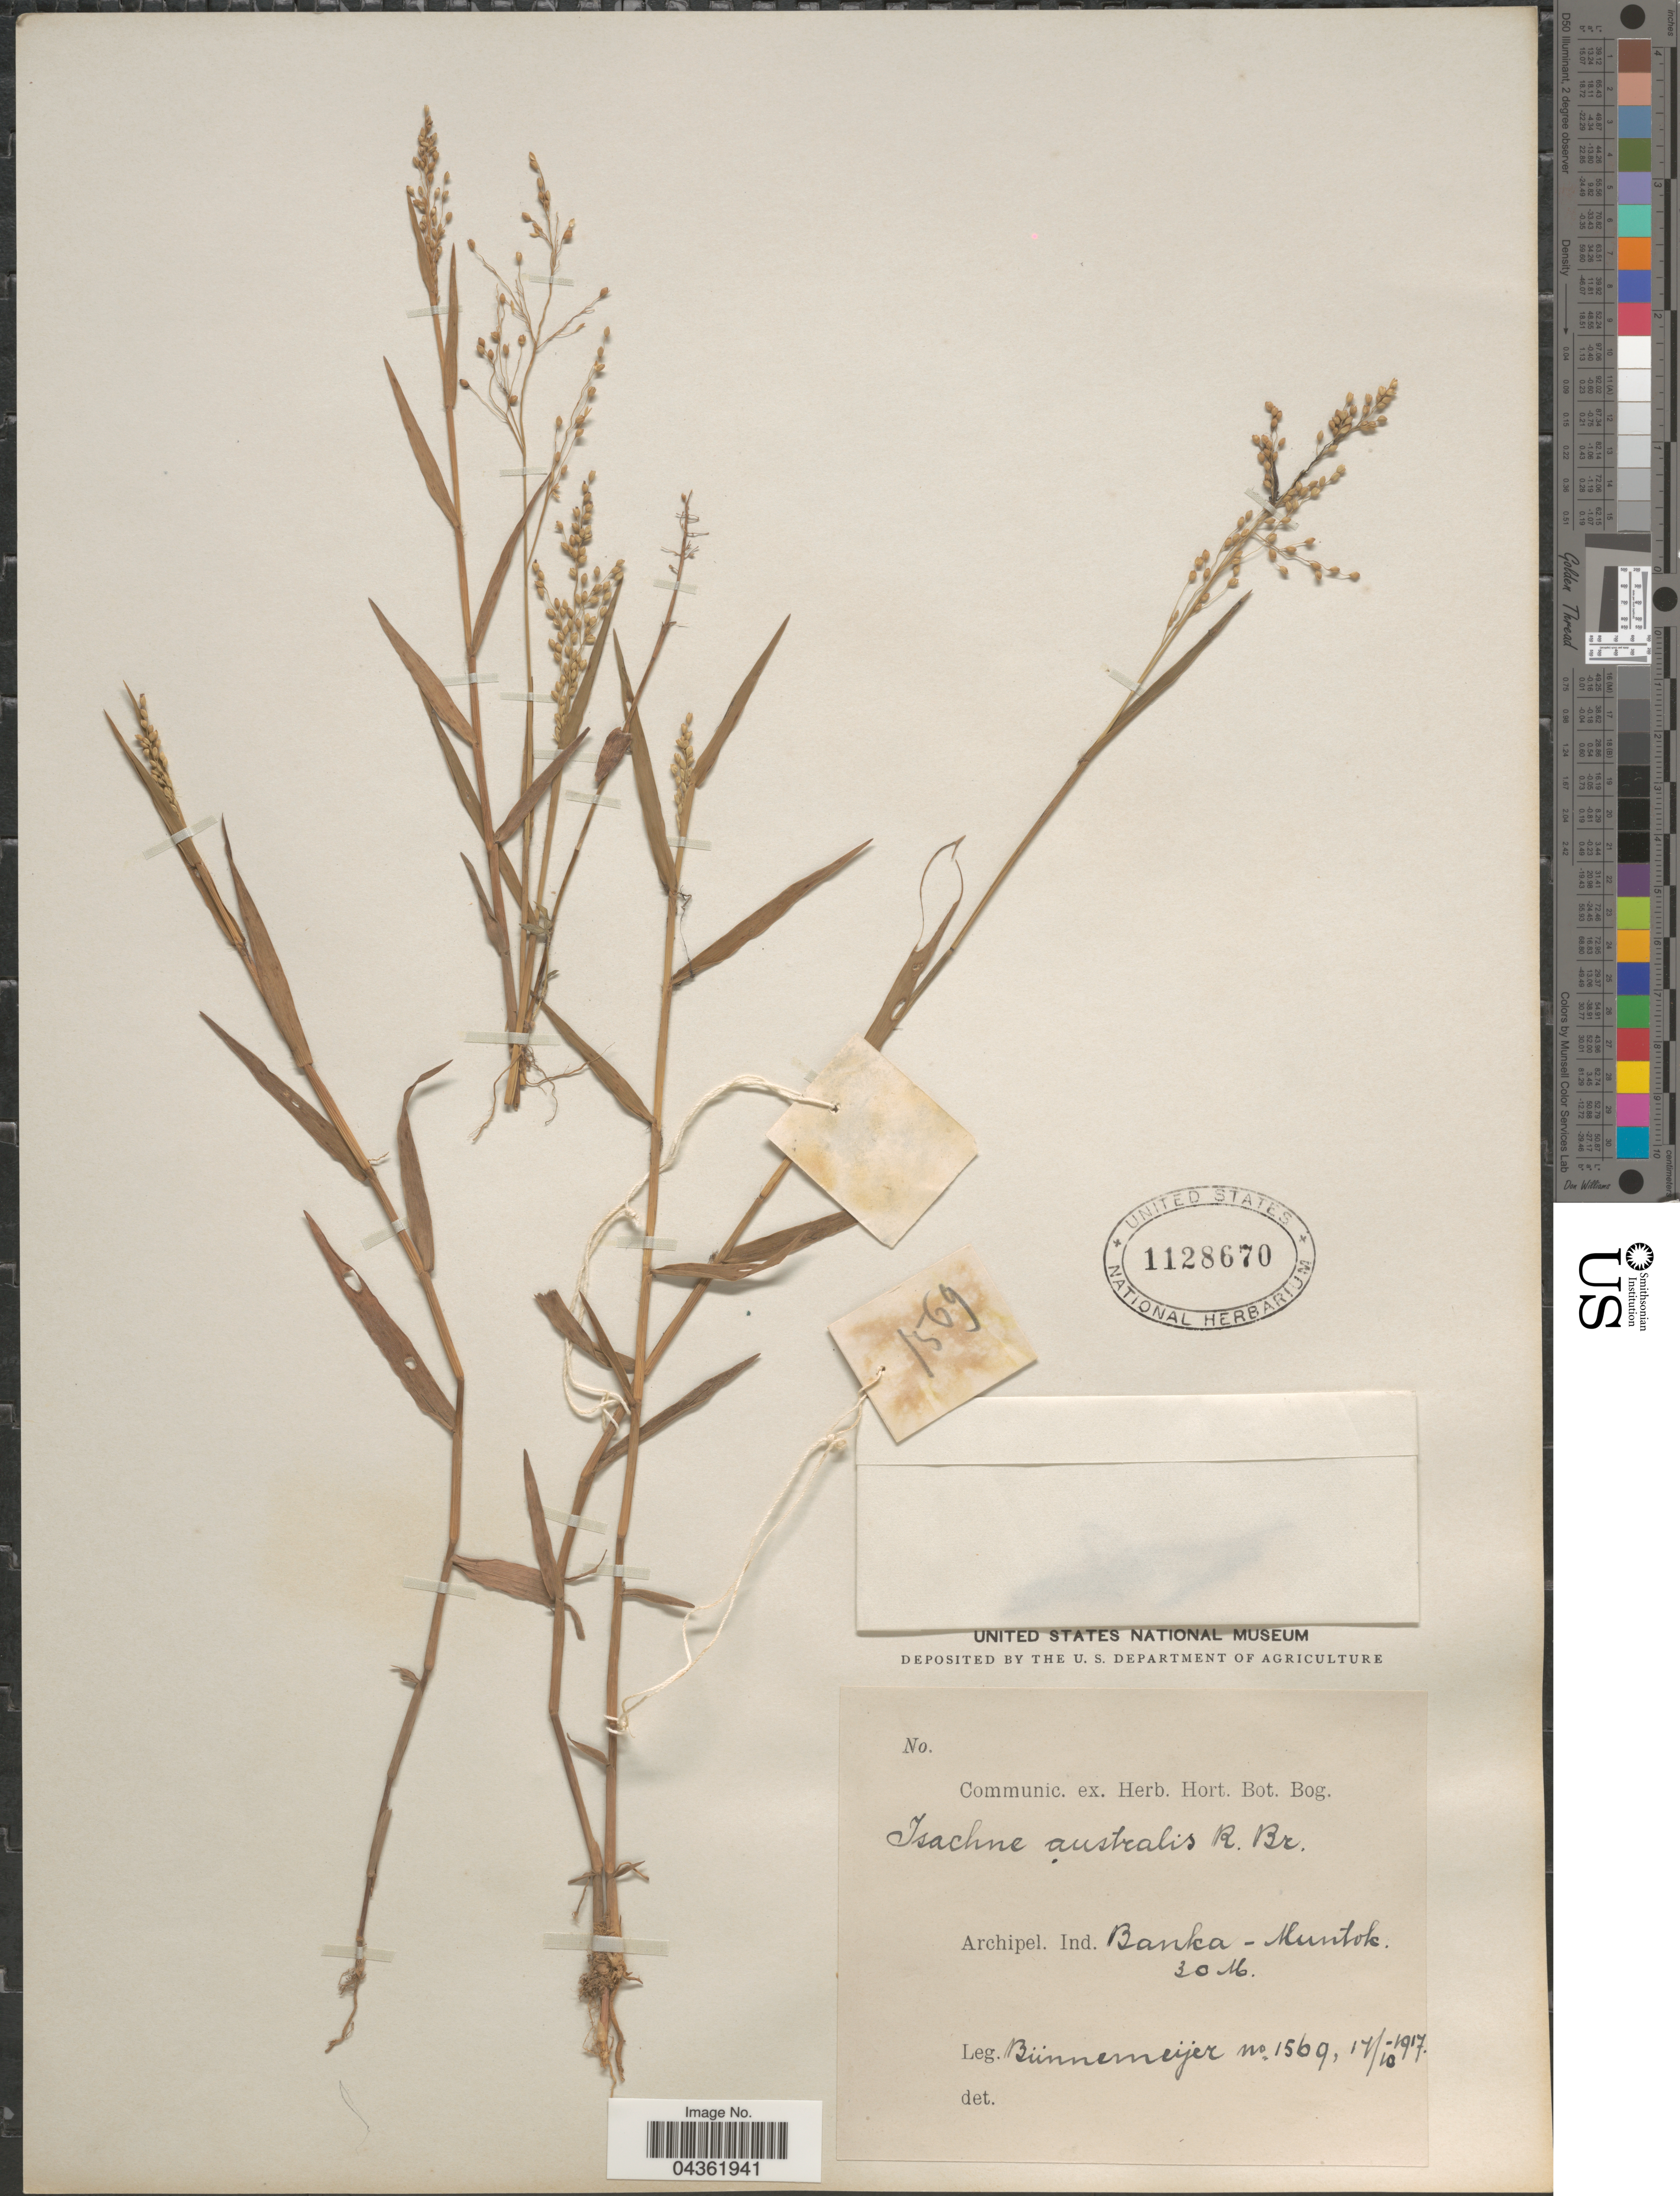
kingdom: Plantae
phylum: Tracheophyta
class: Liliopsida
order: Poales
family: Poaceae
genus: Isachne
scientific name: Isachne globosa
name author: (Thunb.) Kuntze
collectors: -. Bunnemeijer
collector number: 1569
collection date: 1917-10-17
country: Indonesia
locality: Archipel. Ind. Banka-Muntok.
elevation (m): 30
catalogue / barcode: US 1128670